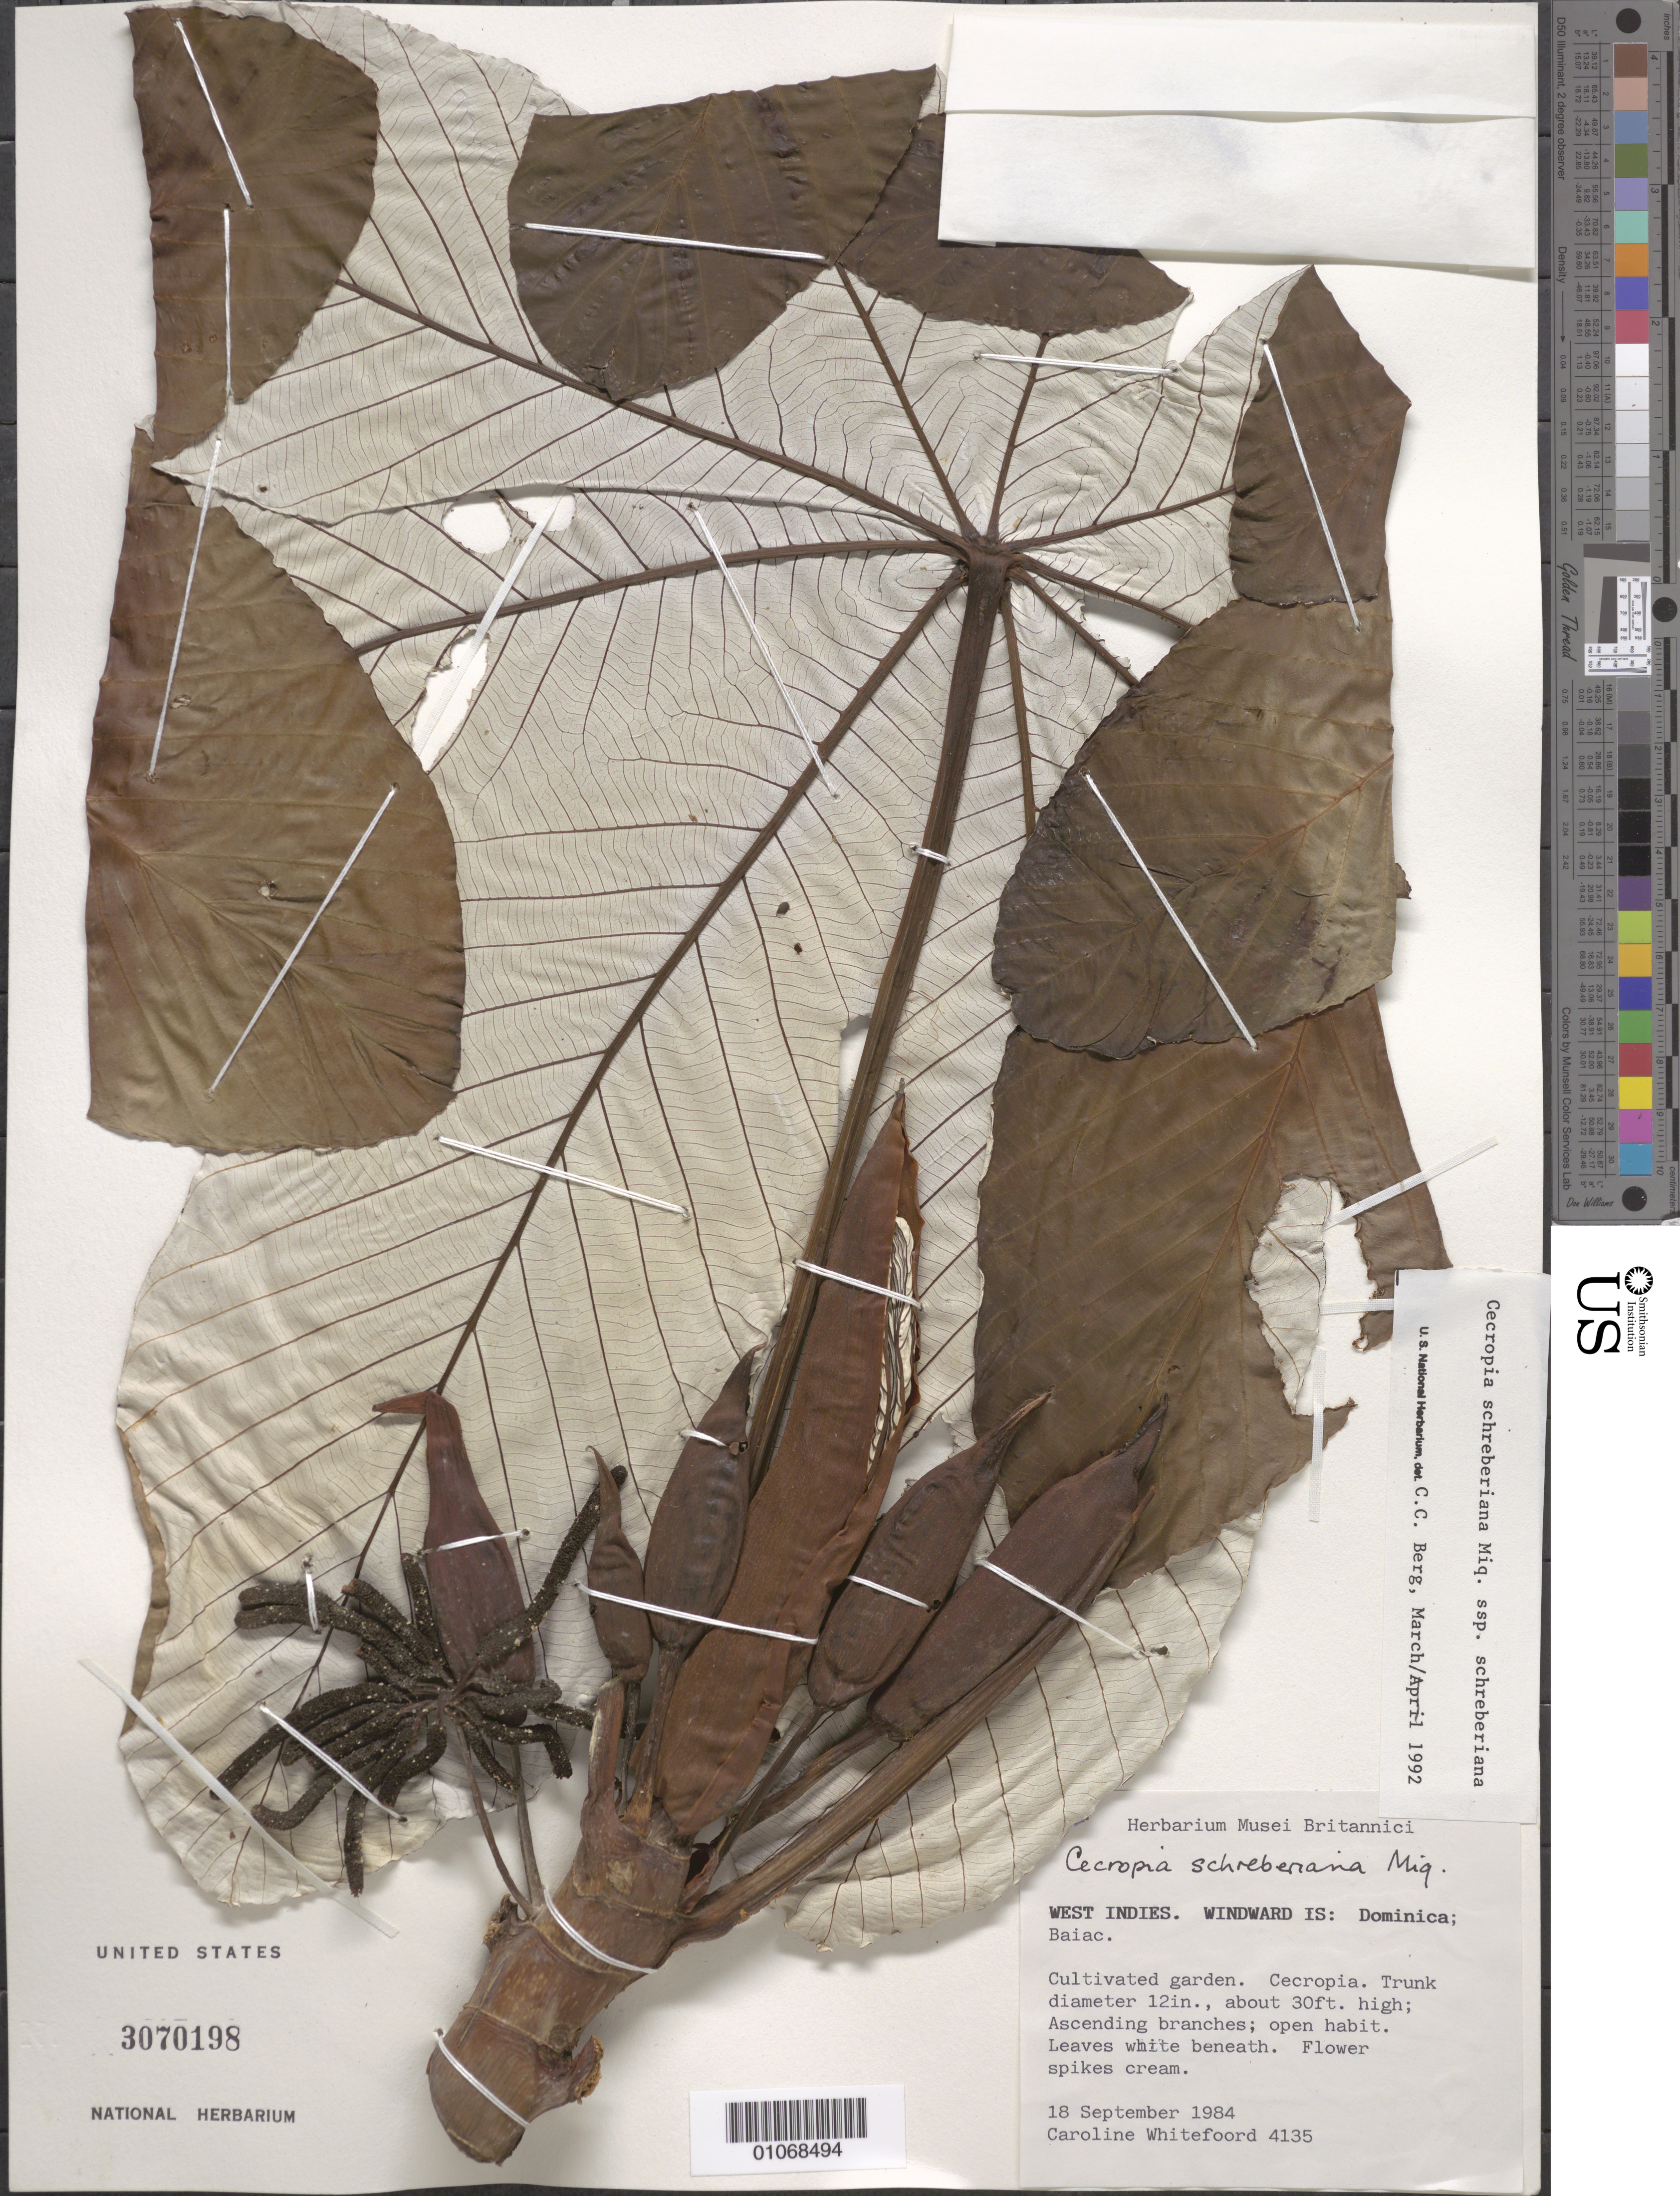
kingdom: Plantae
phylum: Tracheophyta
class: Magnoliopsida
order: Rosales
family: Urticaceae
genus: Cecropia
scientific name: Cecropia schreberiana subsp. schreberiana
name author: Miq.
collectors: C. Whitefoord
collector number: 4135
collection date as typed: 18 Sep 1984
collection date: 1984-09-18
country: Dominica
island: Dominica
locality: Cultivated garden.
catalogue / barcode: US 3070198